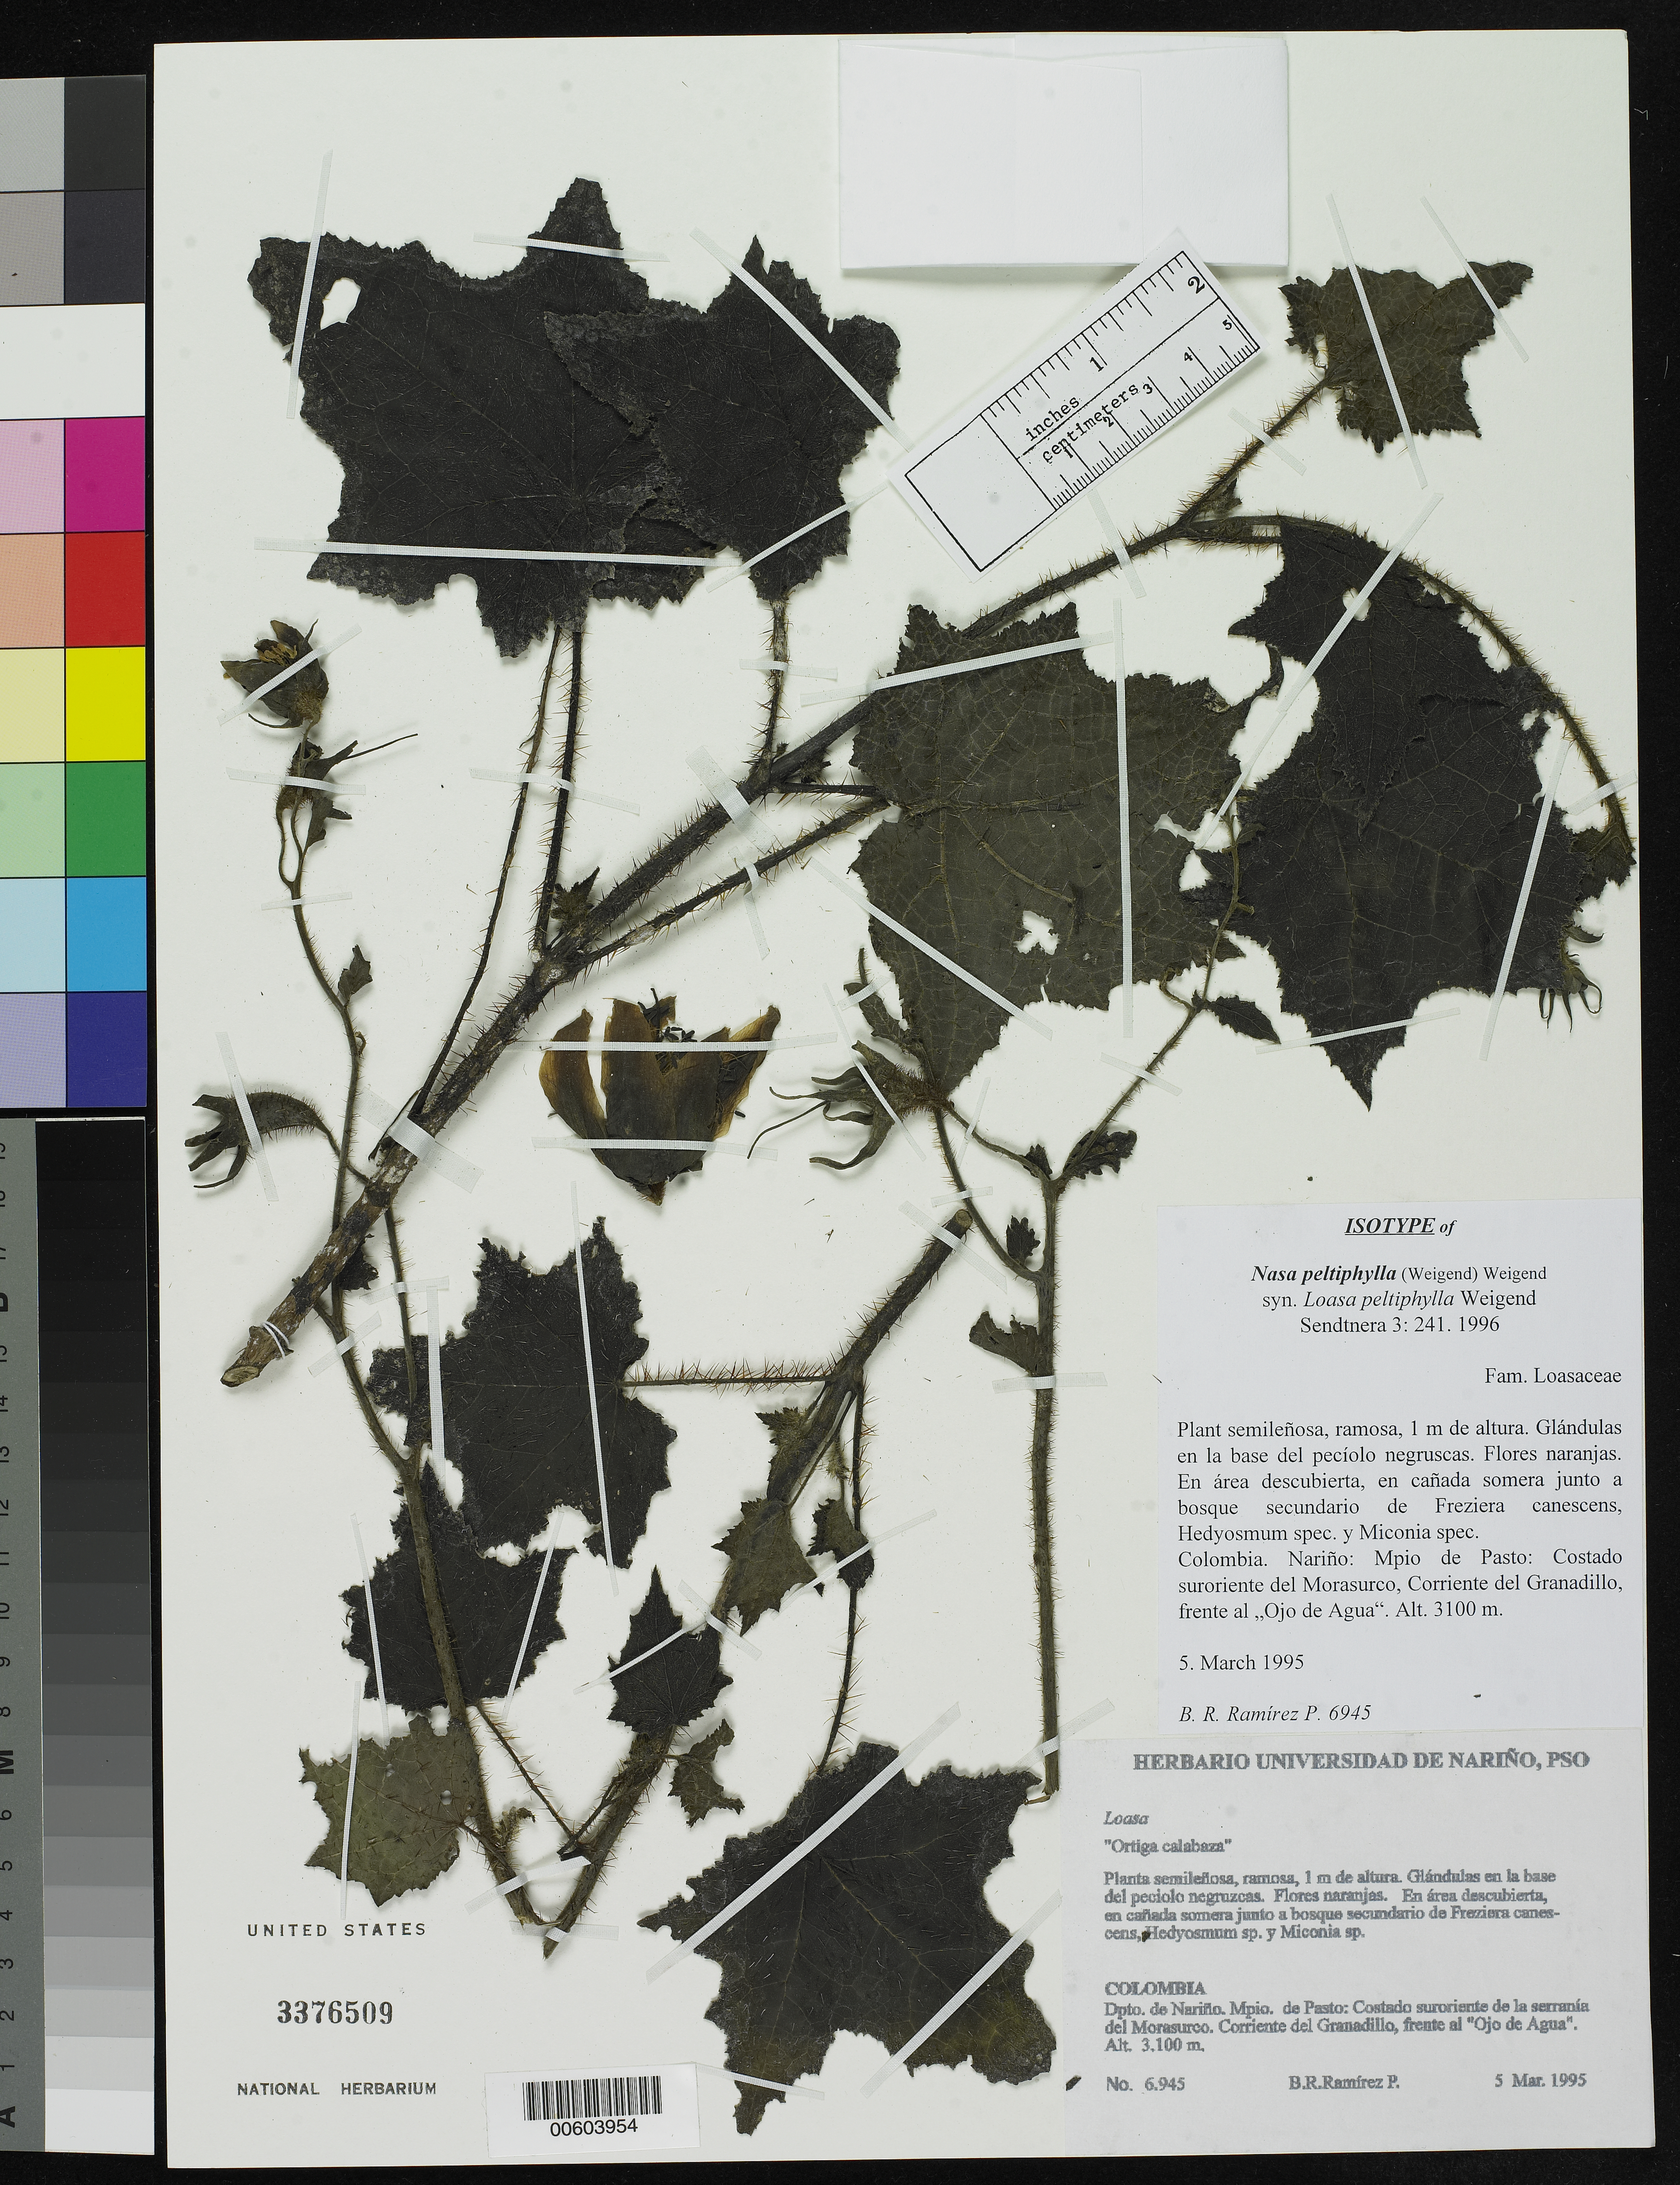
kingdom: Plantae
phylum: Tracheophyta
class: Magnoliopsida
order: Cornales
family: Loasaceae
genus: Loasa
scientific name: Loasa peltiphylla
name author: Weigend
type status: Isotype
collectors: B. R. Ramirez P.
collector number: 6945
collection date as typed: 05 Mar 1995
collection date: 1995-03-05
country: Colombia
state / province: Nariño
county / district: Pasto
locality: Costada suroriente de La Serrania del Morasurco, corriente del Granadillom Frente al Ojo de Agua.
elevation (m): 3100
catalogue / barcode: US 3376509